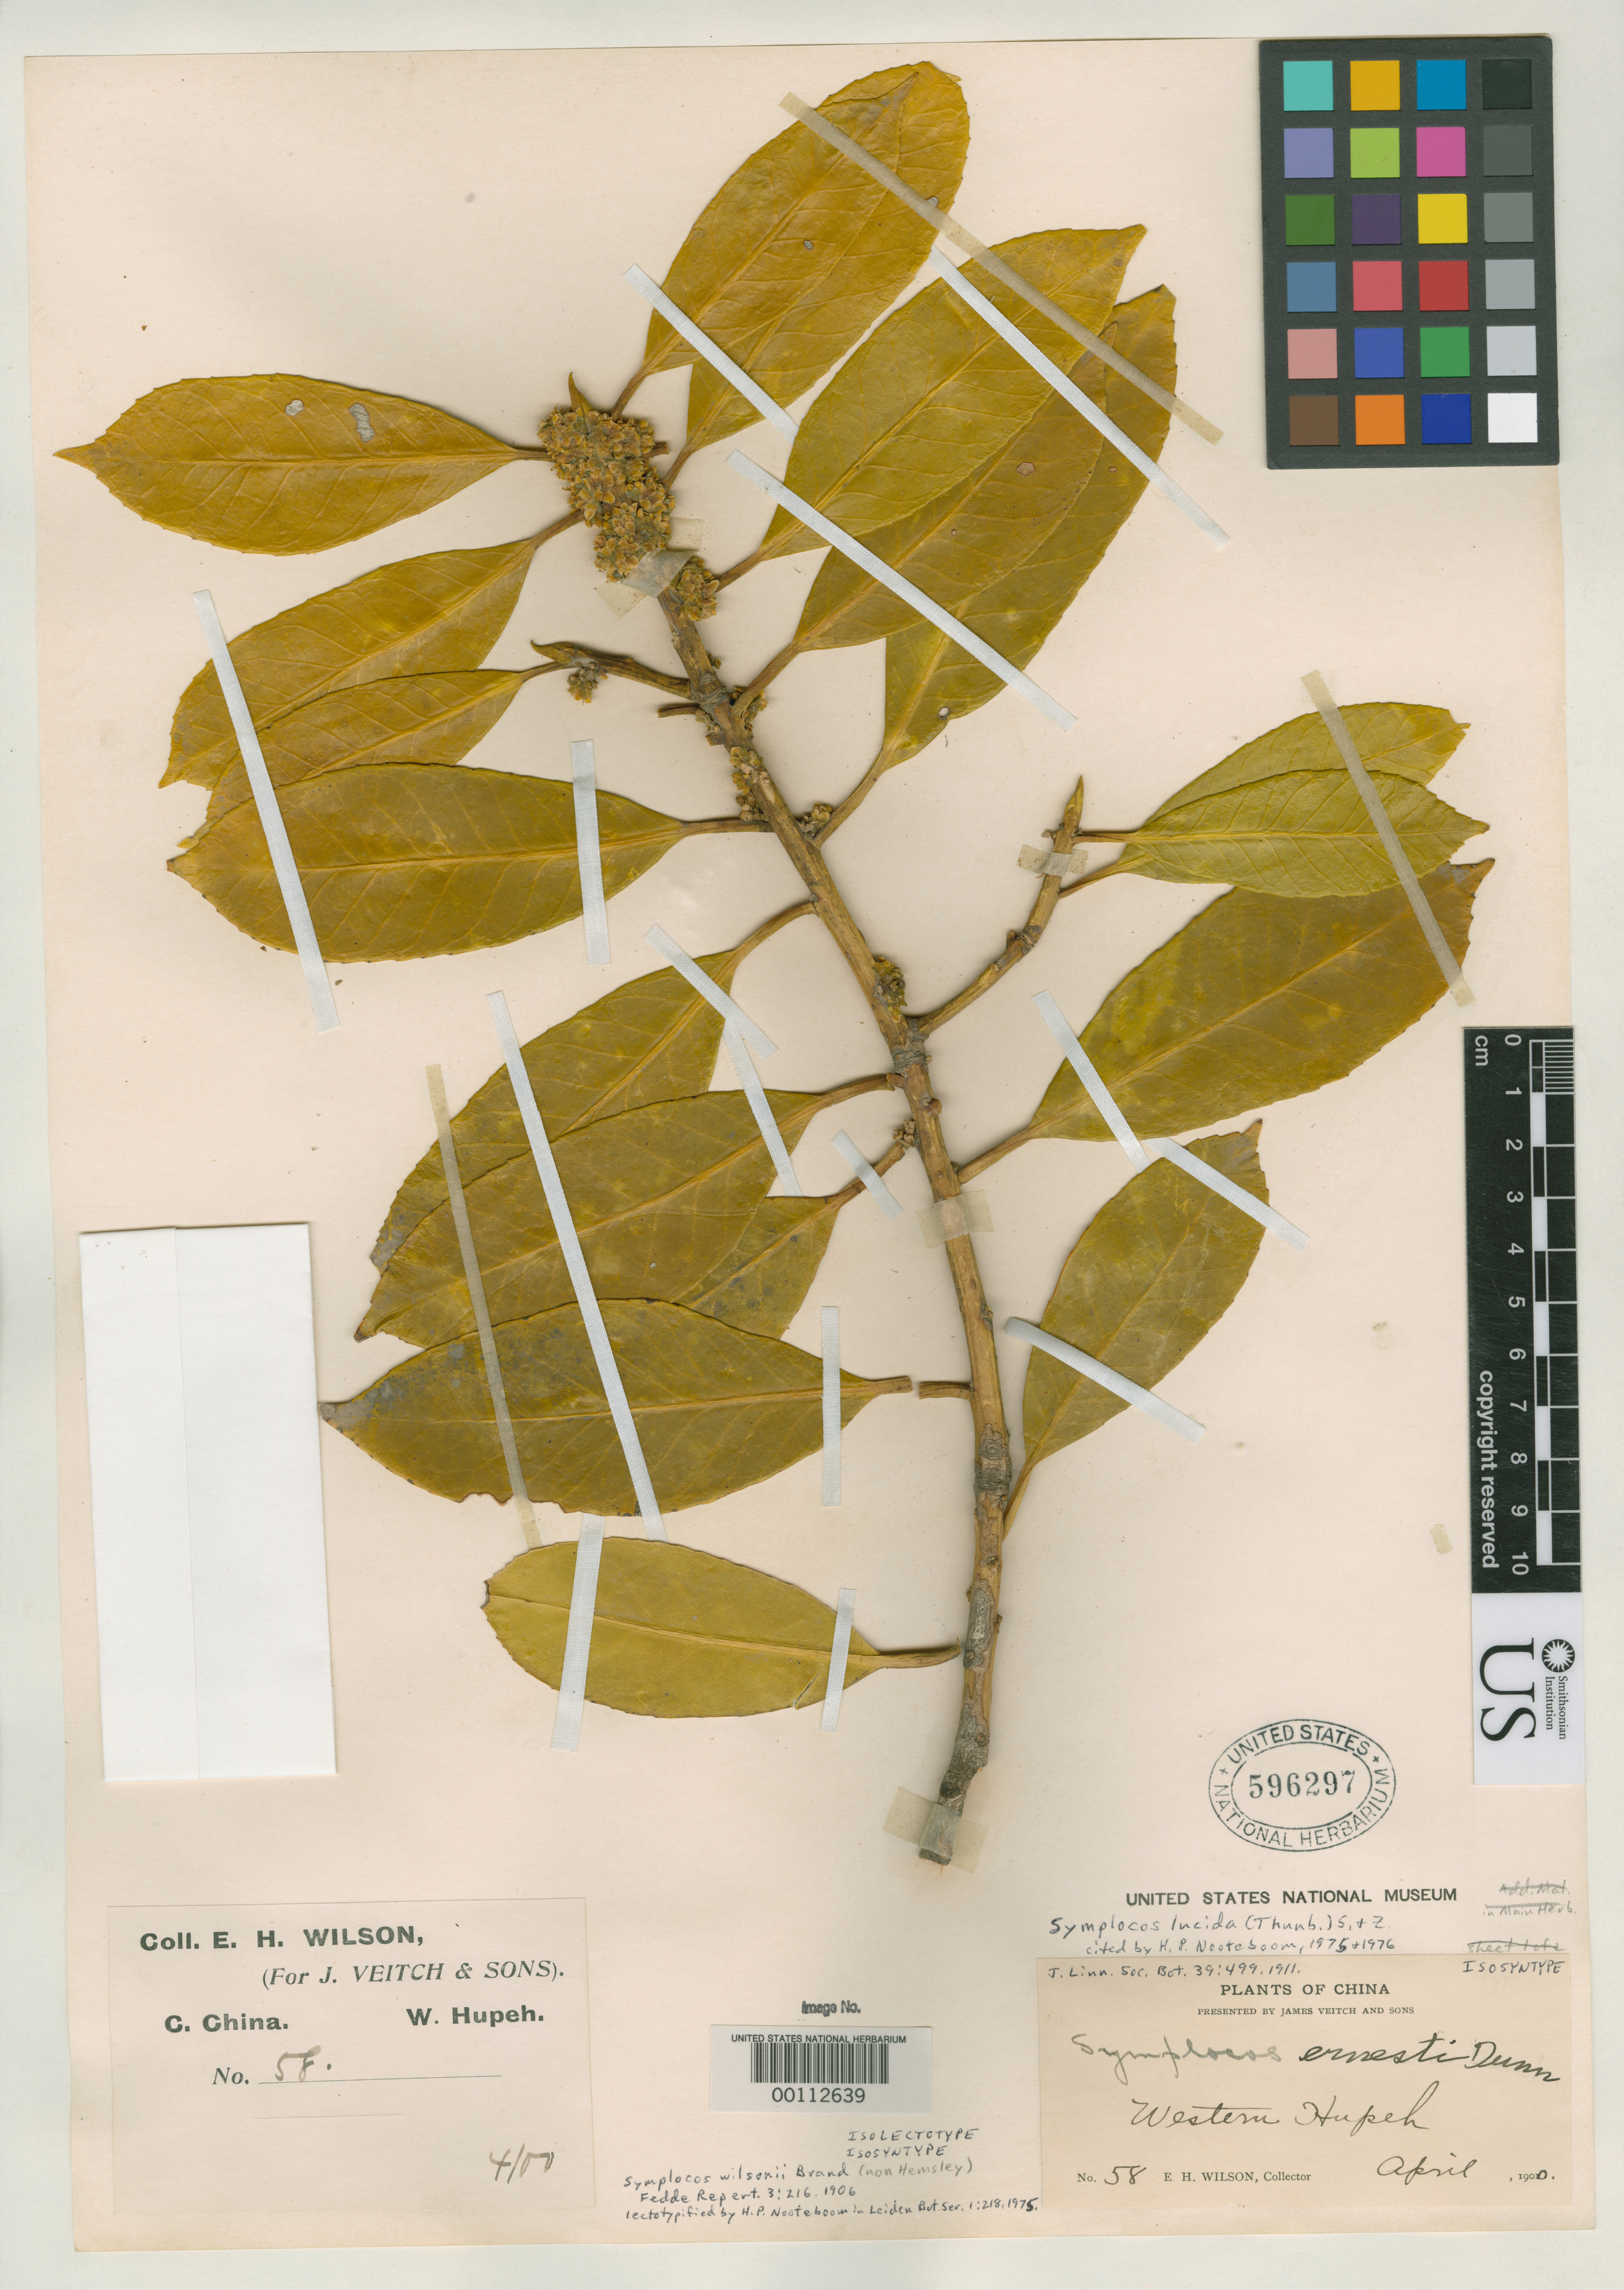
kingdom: Plantae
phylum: Tracheophyta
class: Magnoliopsida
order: Ericales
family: Symplocaceae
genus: Symplocos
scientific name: Symplocos wilsonii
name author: Brand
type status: Possible Isolectotype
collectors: E. H. Wilson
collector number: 58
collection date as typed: Apr 1900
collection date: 1900-04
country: China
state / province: Hubei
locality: Western Hupeh.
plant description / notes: Later homonym of Symplocos wilsonii Hemsley. Currently accepted name as cited by Nooteboom, 1975 & 1976. Lectotypification does not cite collection date of lectotype; note that 2 sheets of Wilson 58 at US have 2 different collection dates.; Also a type of Symplocos ernestii Dunn, nom. nov.; Nom. nov. for Symplocos wilsonii Brand, non S. wilsonii Hemsl. Accepted name as cited by Nooteboom, 1975 & 1976. Lectotypification does not cite collection date of lectotype; note that 2 sheets of Wilson 58 at US have 2 different collection dates.; Also a type of Symplocos wilsonii Brand, nom. illeg.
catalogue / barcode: US 596297